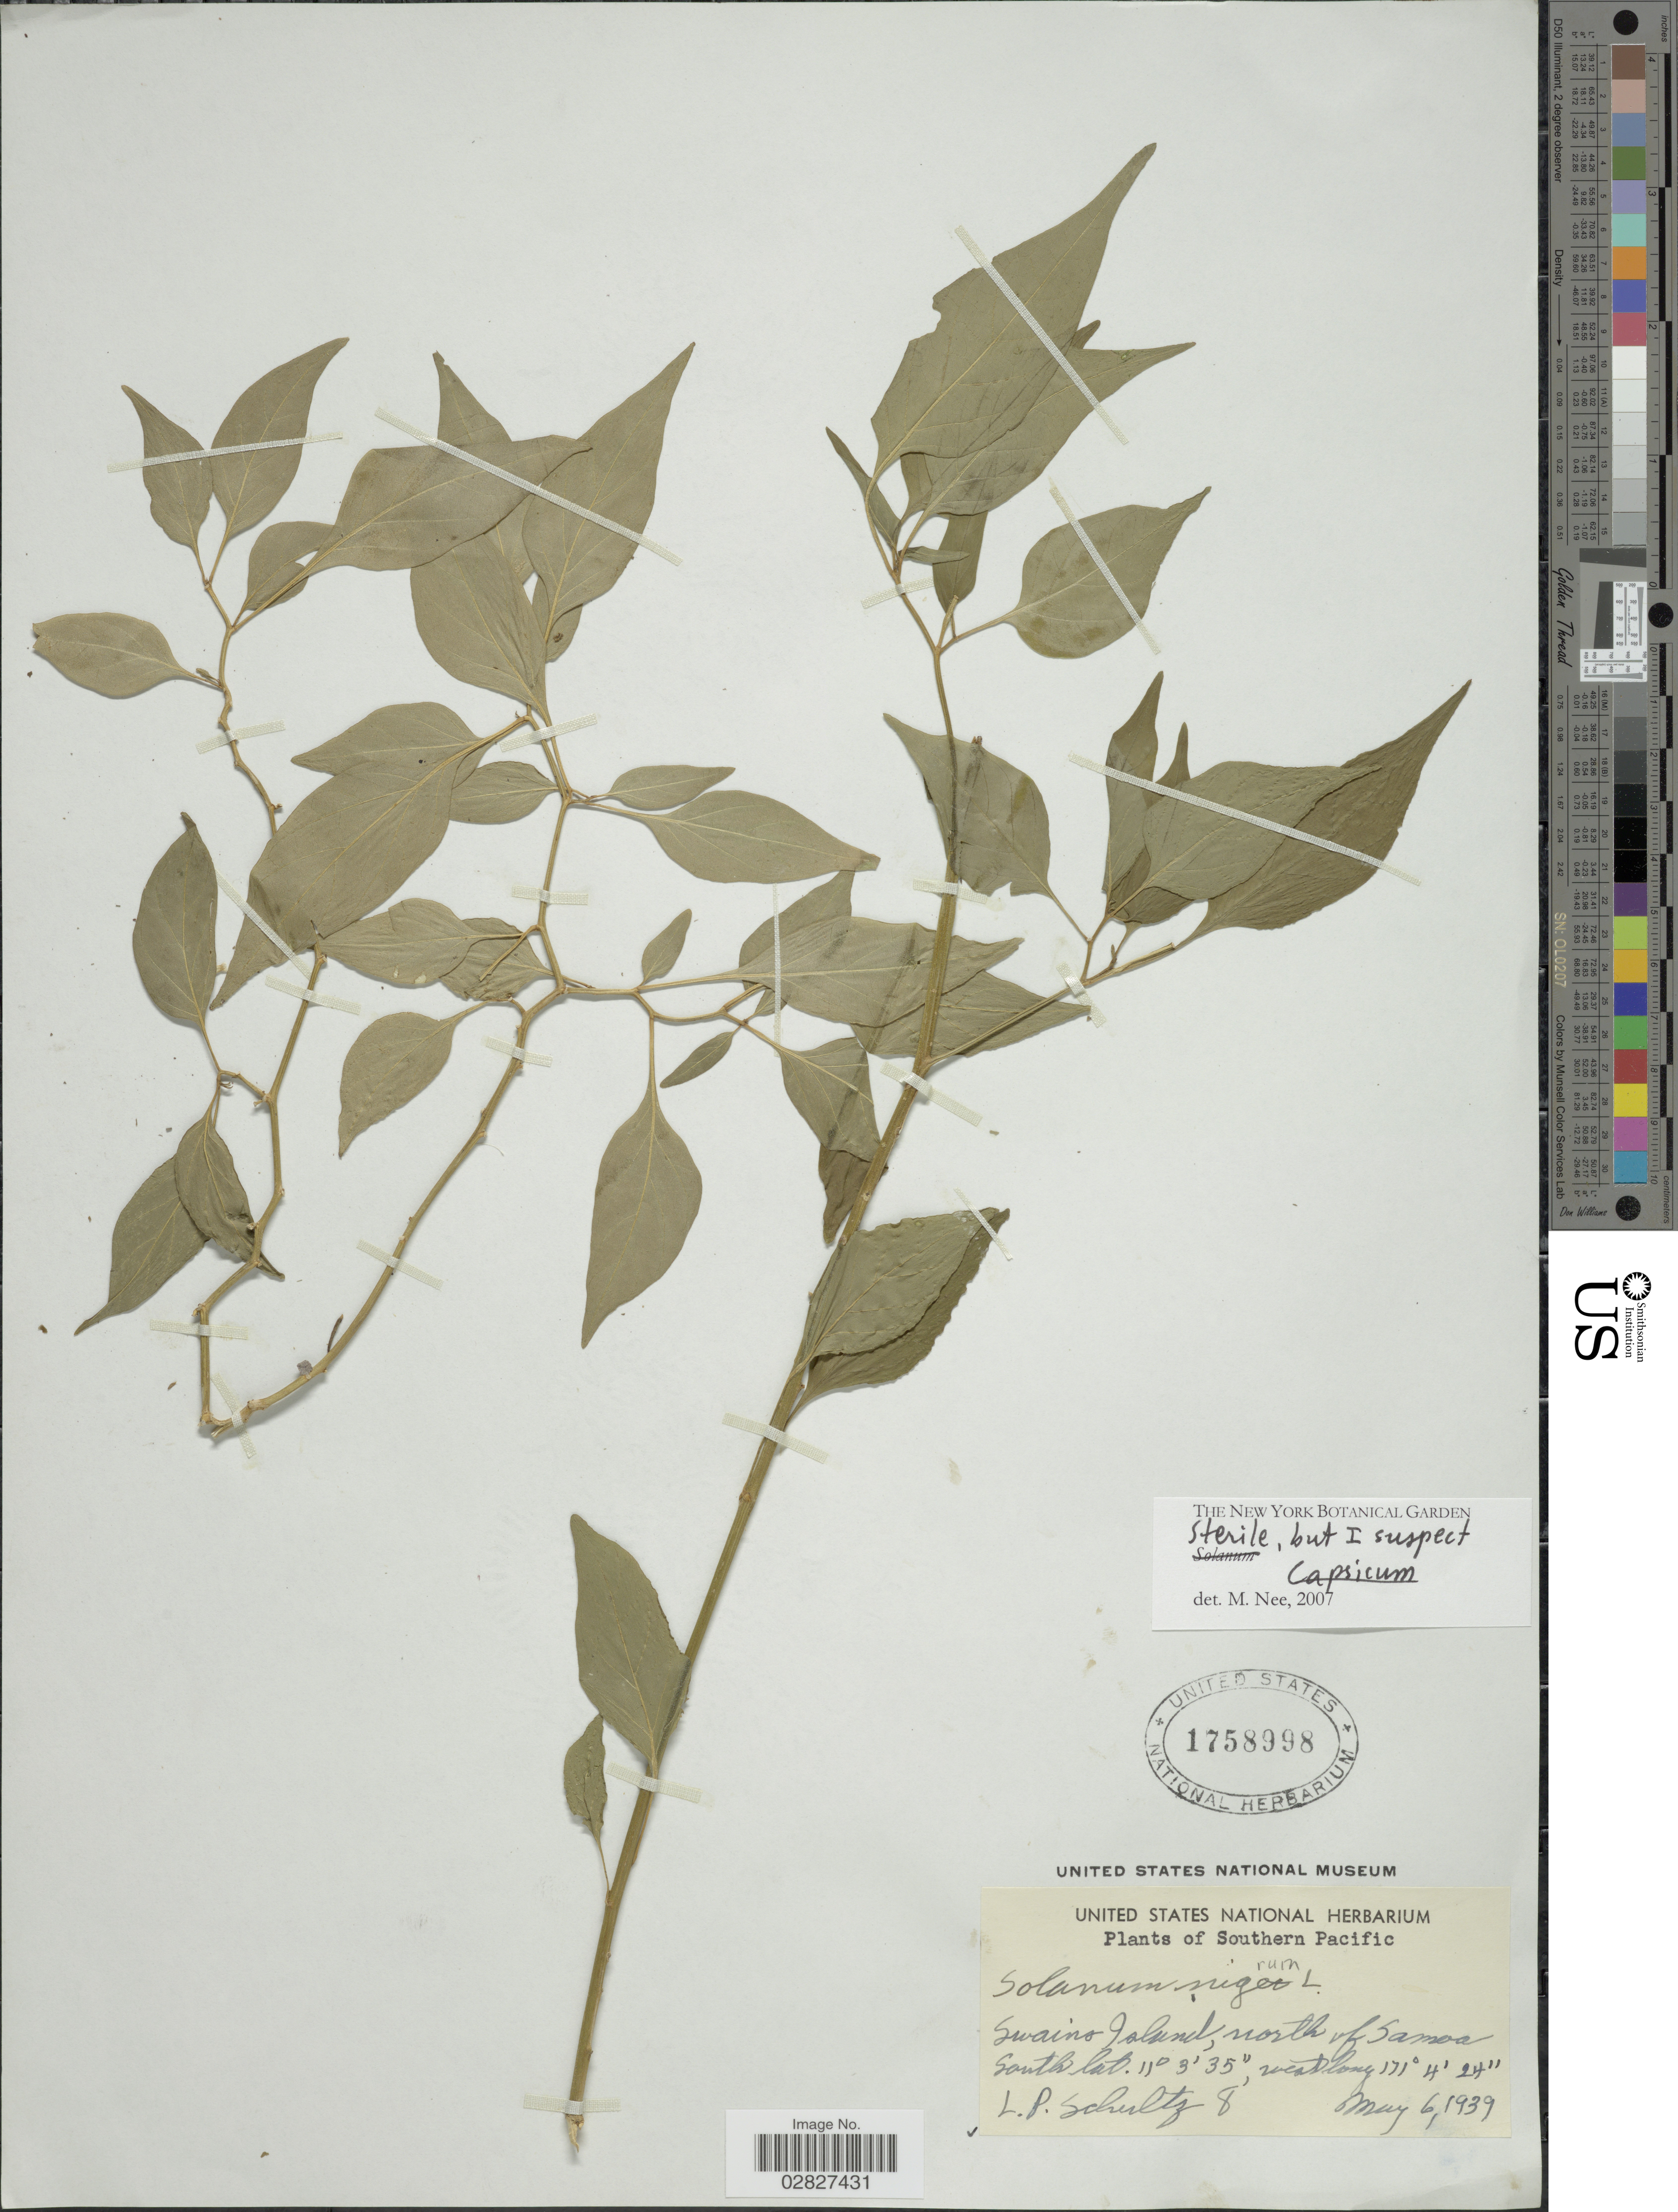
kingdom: Plantae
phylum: Tracheophyta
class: Magnoliopsida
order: Solanales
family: Solanaceae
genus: Capsicum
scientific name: Capsicum sp.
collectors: L. P. Schultz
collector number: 8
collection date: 1939-05-06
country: American Samoa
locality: Southern Pacific. Swains Island, north Samoa.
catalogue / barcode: US 1758998